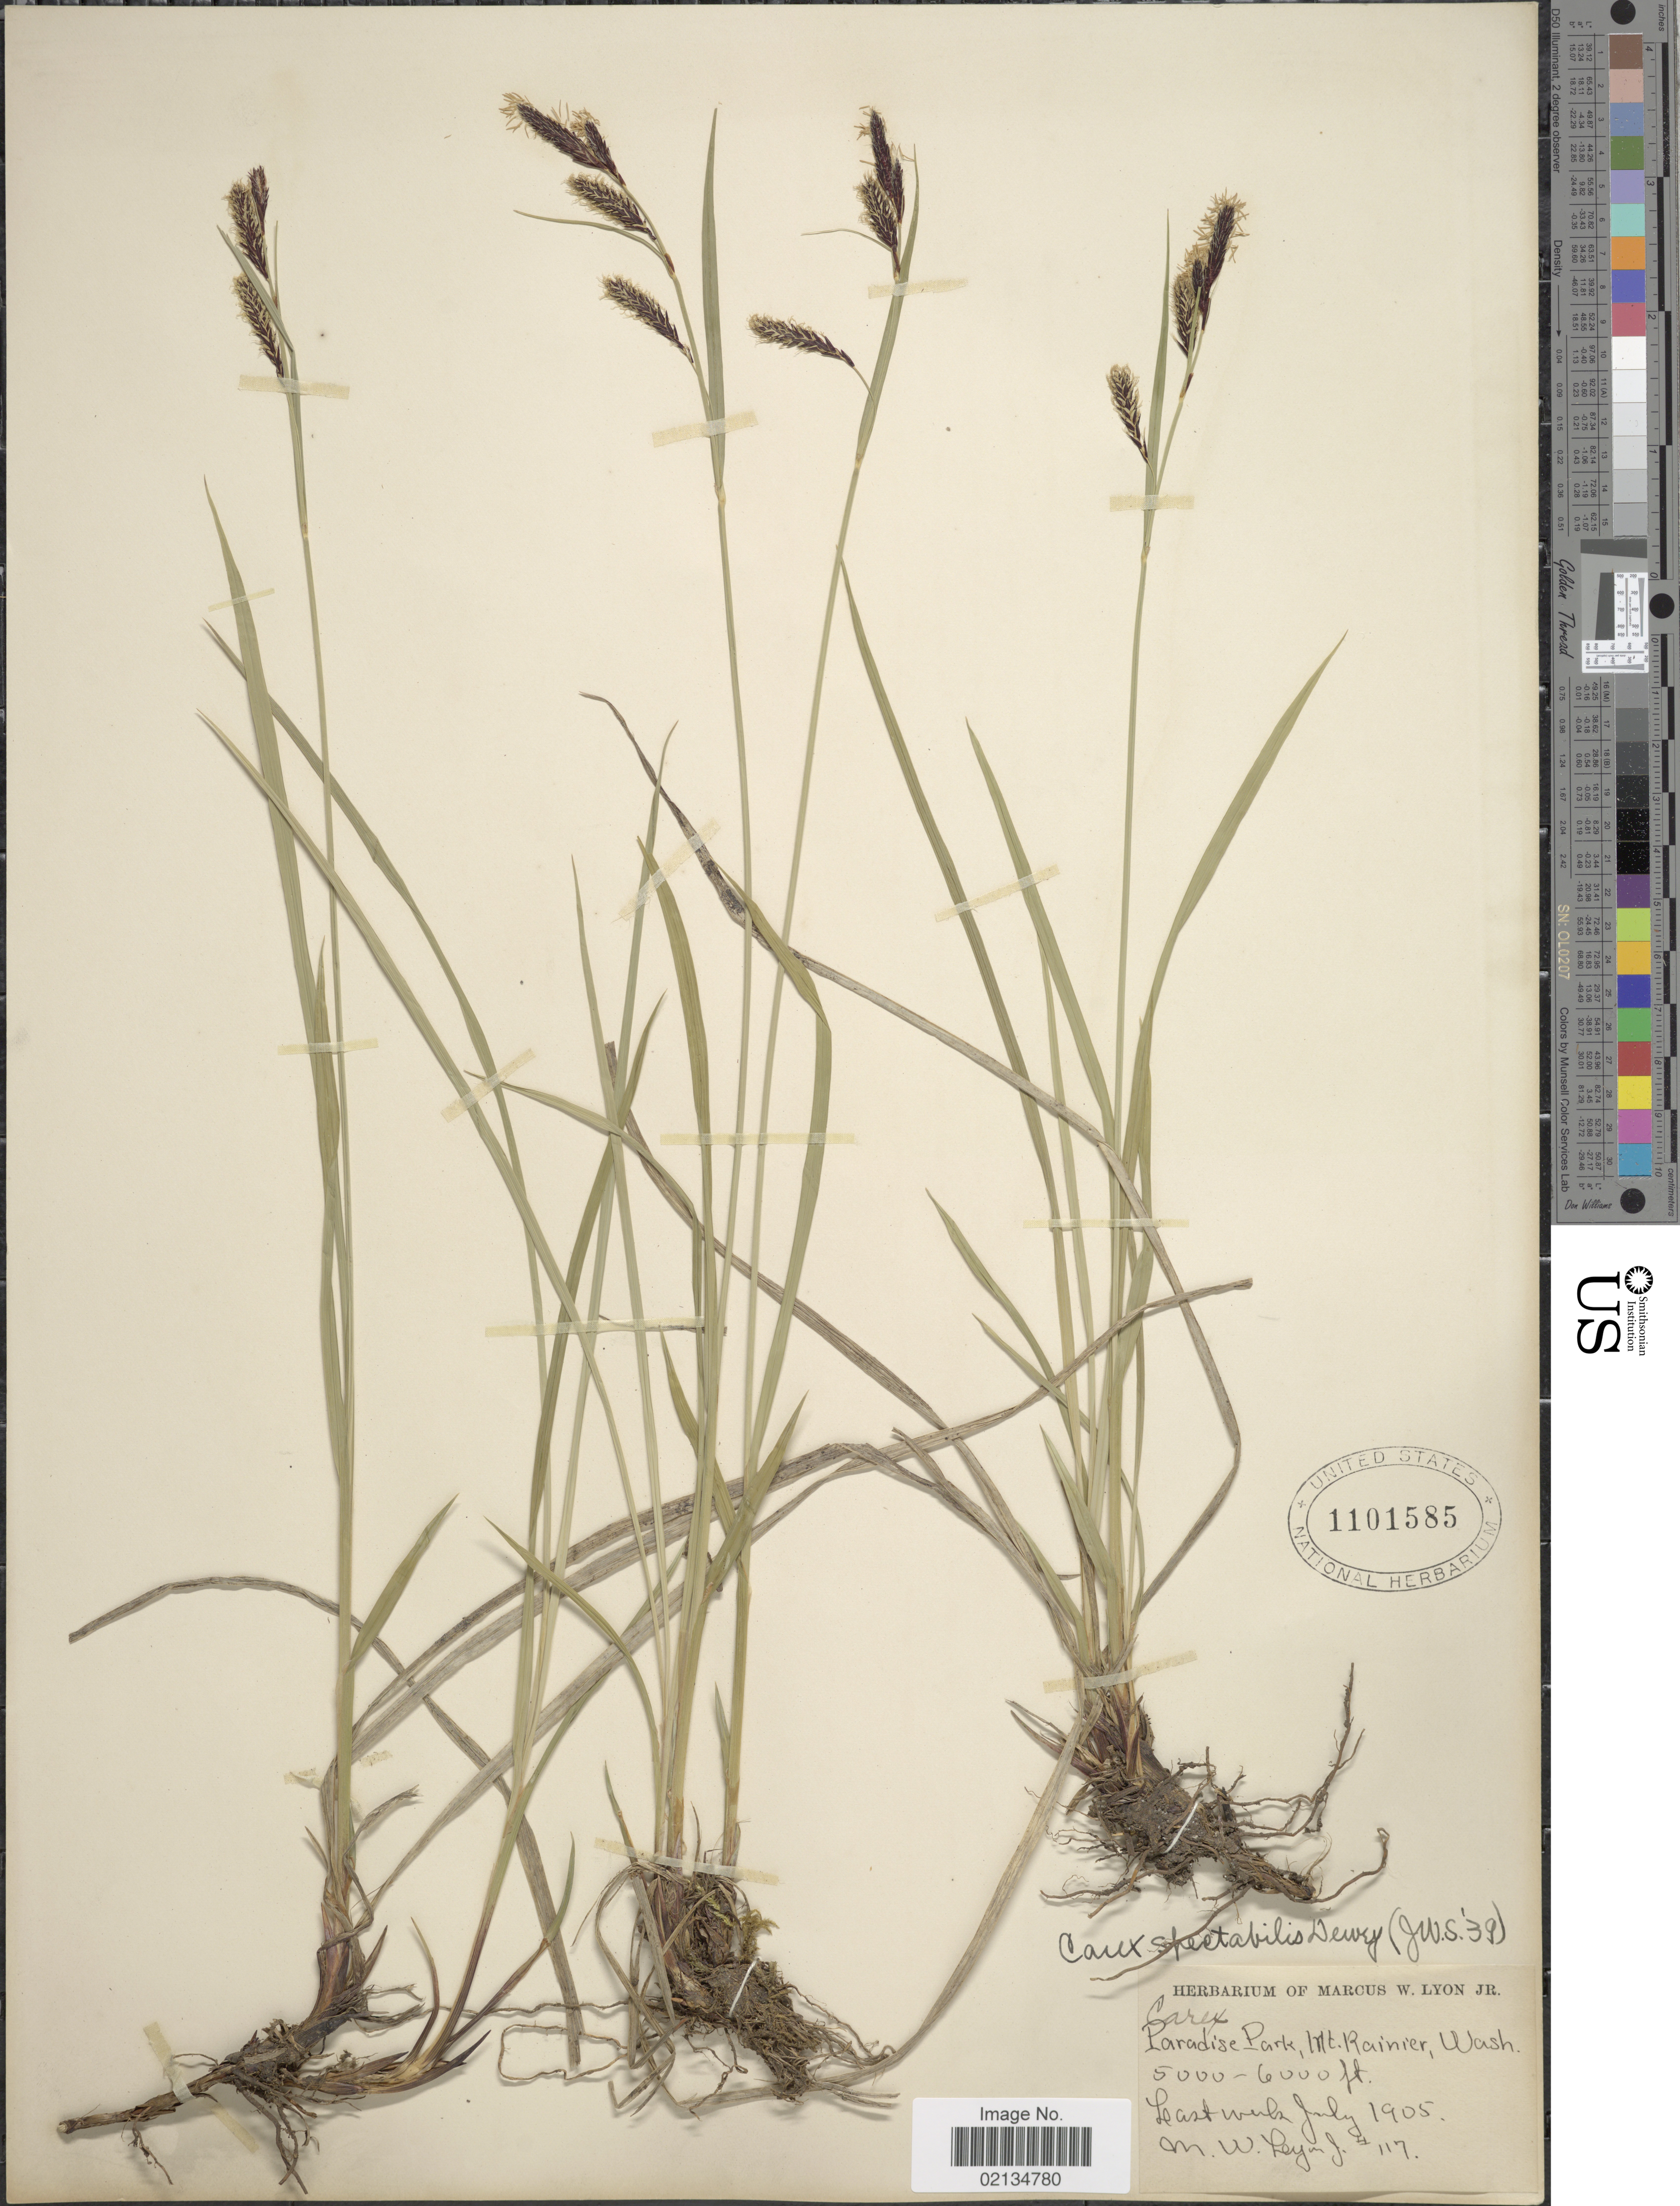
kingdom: Plantae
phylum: Tracheophyta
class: Liliopsida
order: Poales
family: Cyperaceae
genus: Carex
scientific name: Carex spectabilis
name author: Dewey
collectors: M. W. Lyon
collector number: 117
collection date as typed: Last week July 1905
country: United States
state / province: Washington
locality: Paradise Park, Mt. Rainier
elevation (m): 1524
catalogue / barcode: US 1101585